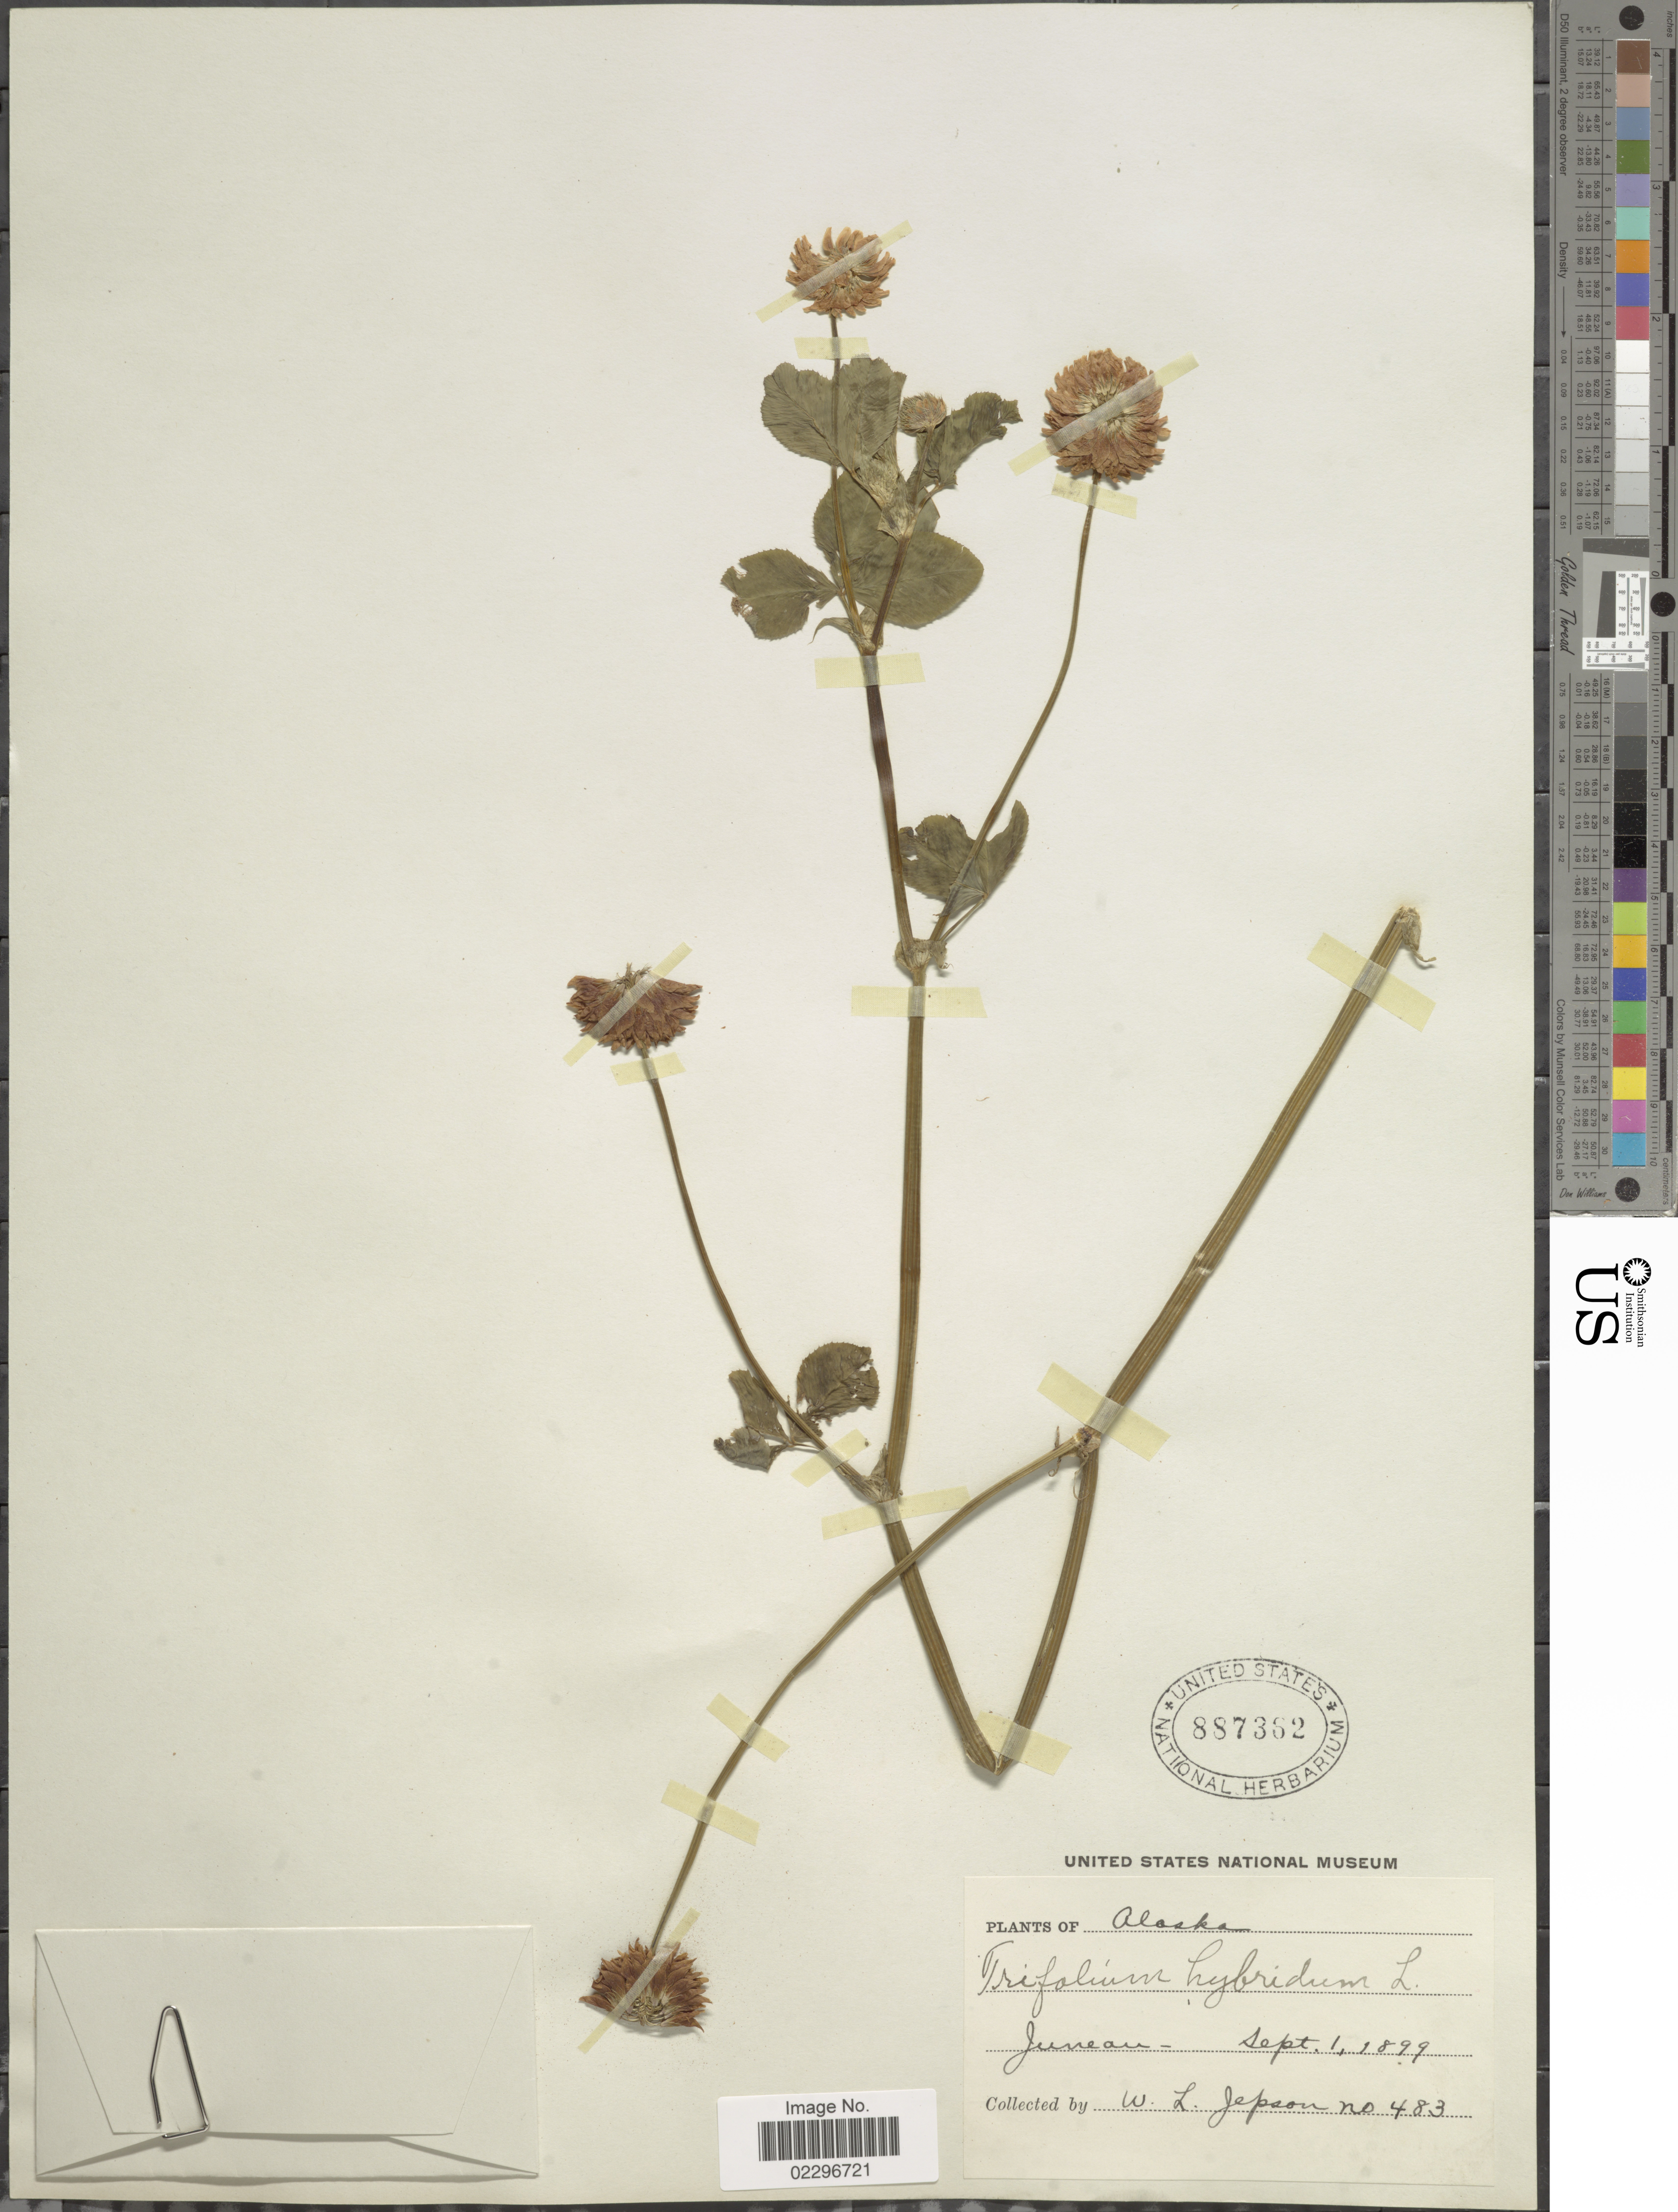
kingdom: Plantae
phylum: Tracheophyta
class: Magnoliopsida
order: Fabales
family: Fabaceae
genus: Trifolium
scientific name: Trifolium hybridum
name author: L.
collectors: W. L. Jepson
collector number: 483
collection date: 1899-09-01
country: United States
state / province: Alaska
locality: Juneau.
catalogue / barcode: US 887362